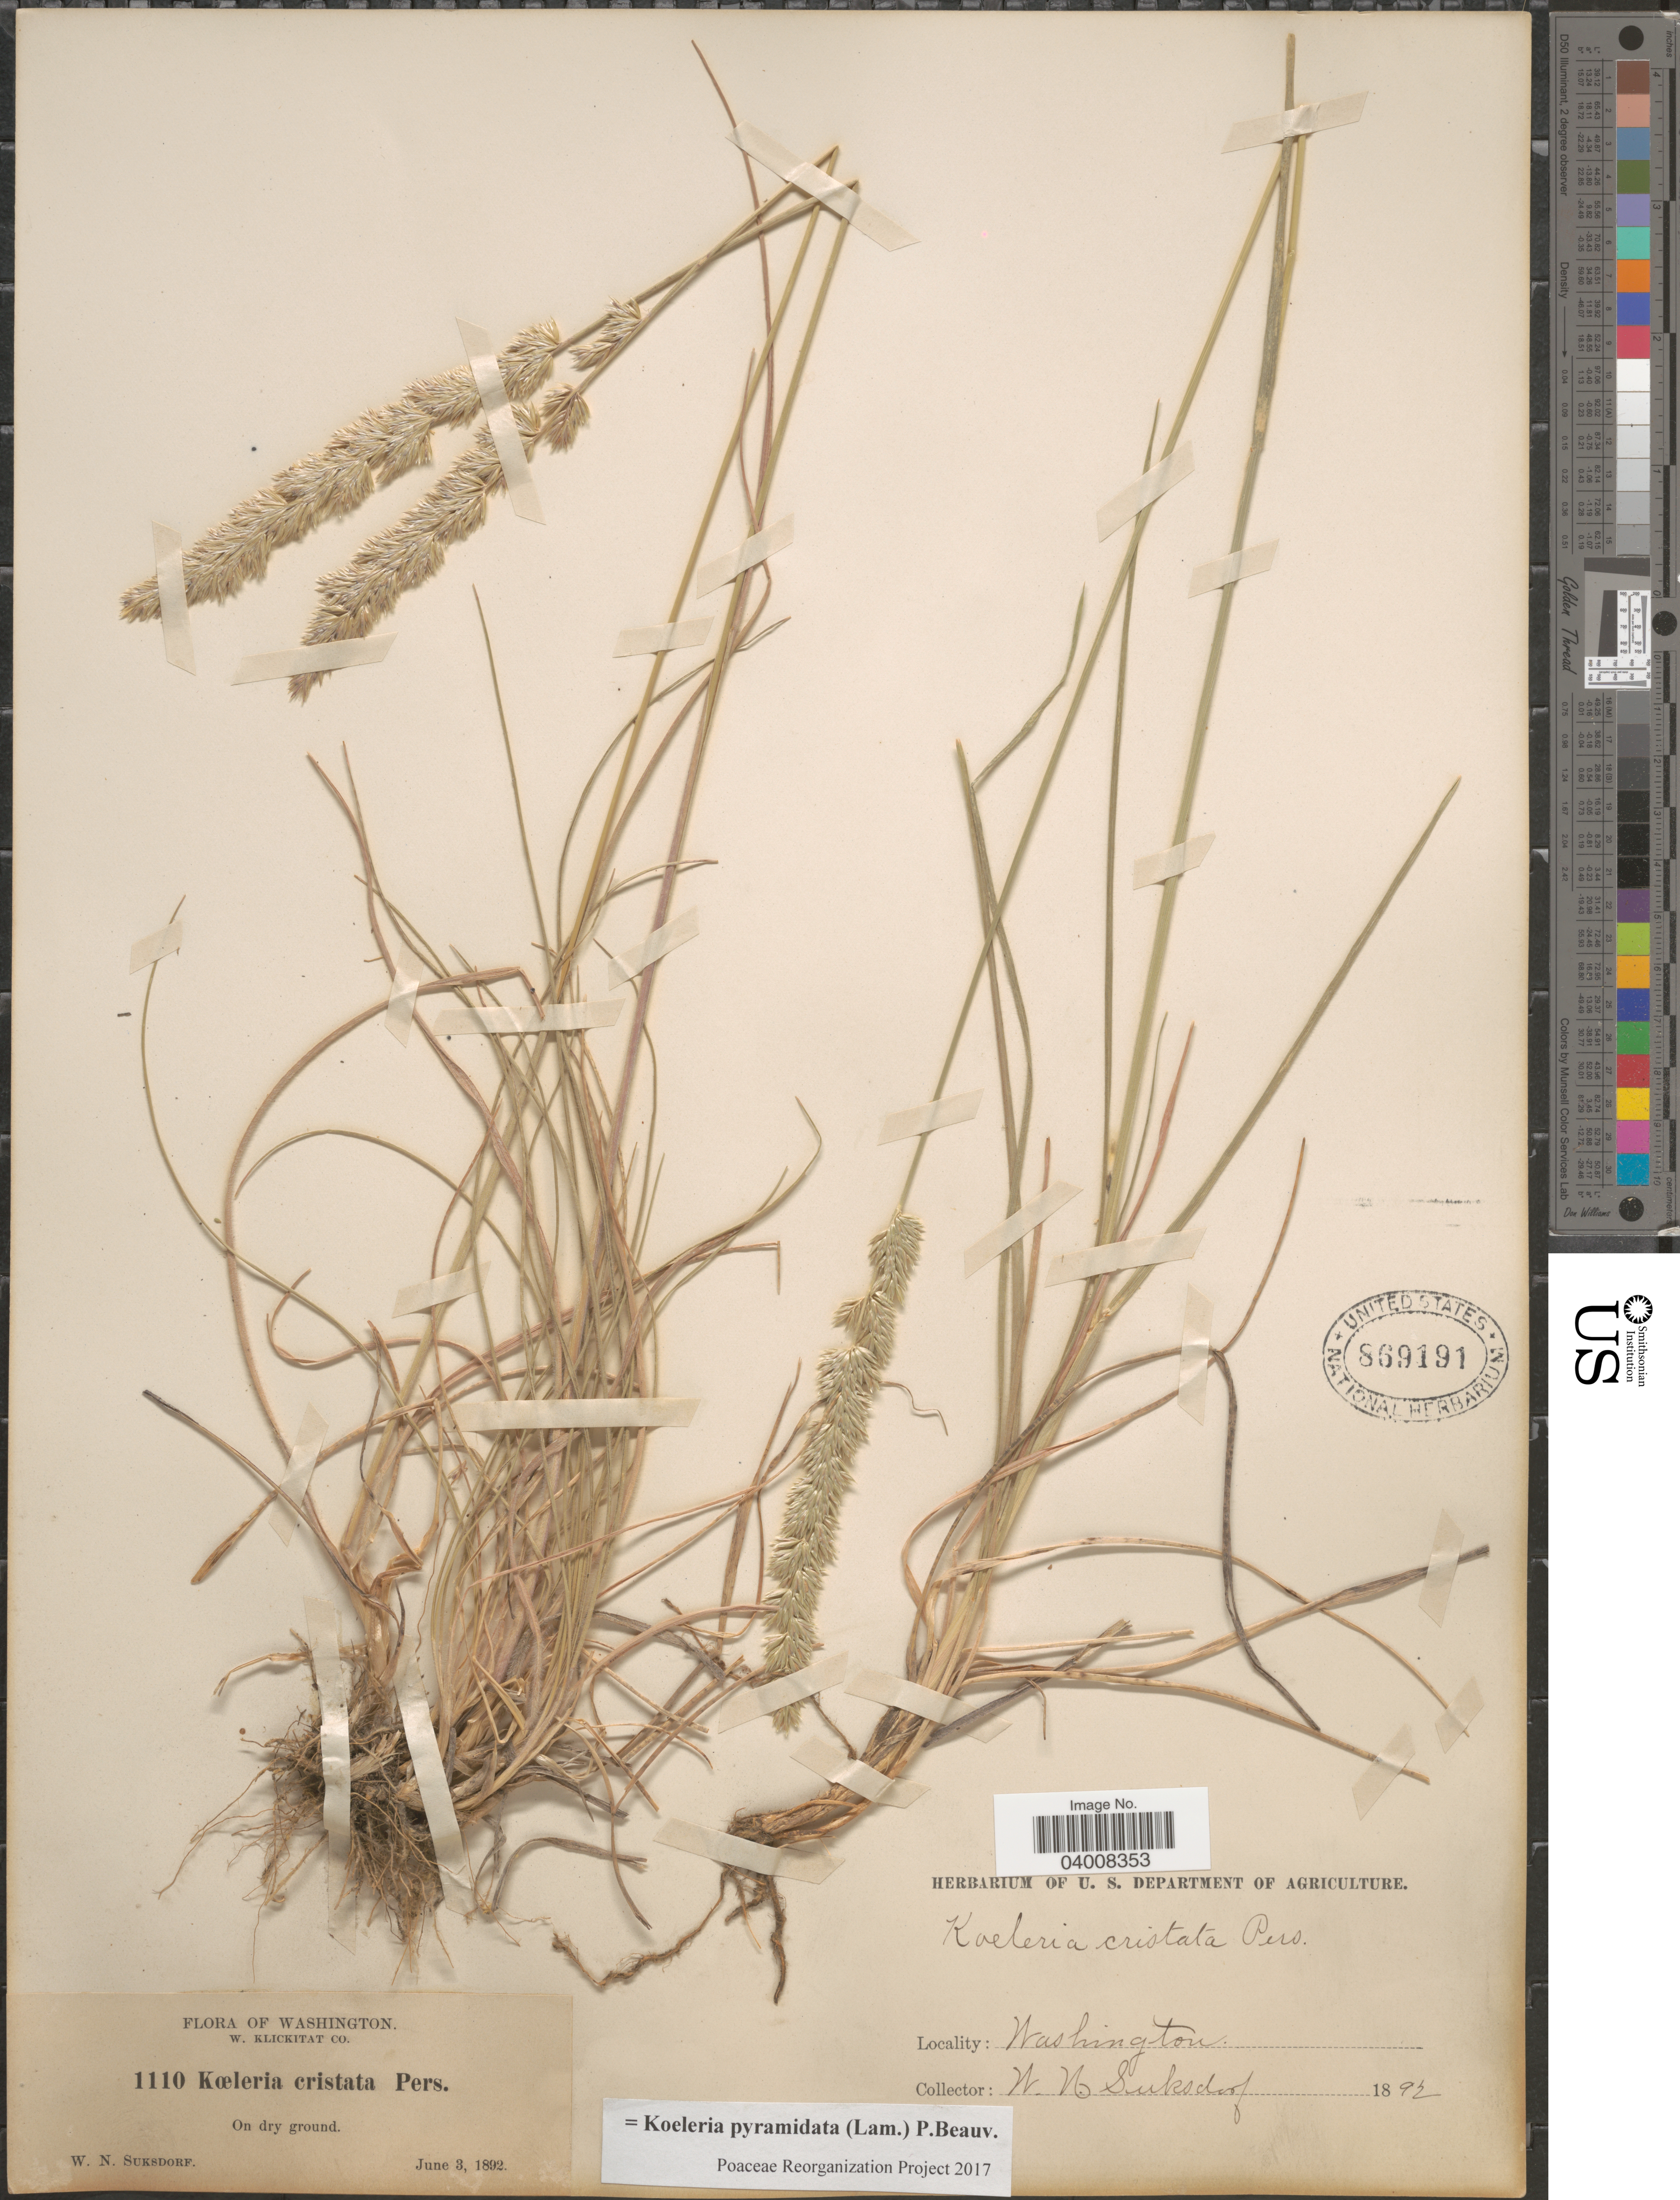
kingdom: Plantae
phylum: Tracheophyta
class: Liliopsida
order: Poales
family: Poaceae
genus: Koeleria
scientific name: Koeleria pyramidata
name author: (Lam.) P. Beauv.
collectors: W. N. Suksdorf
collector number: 1110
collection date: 1892-06-03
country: United States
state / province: Washington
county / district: Klickitat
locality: W. Klickitat Co. On dry ground.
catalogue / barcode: US 869191